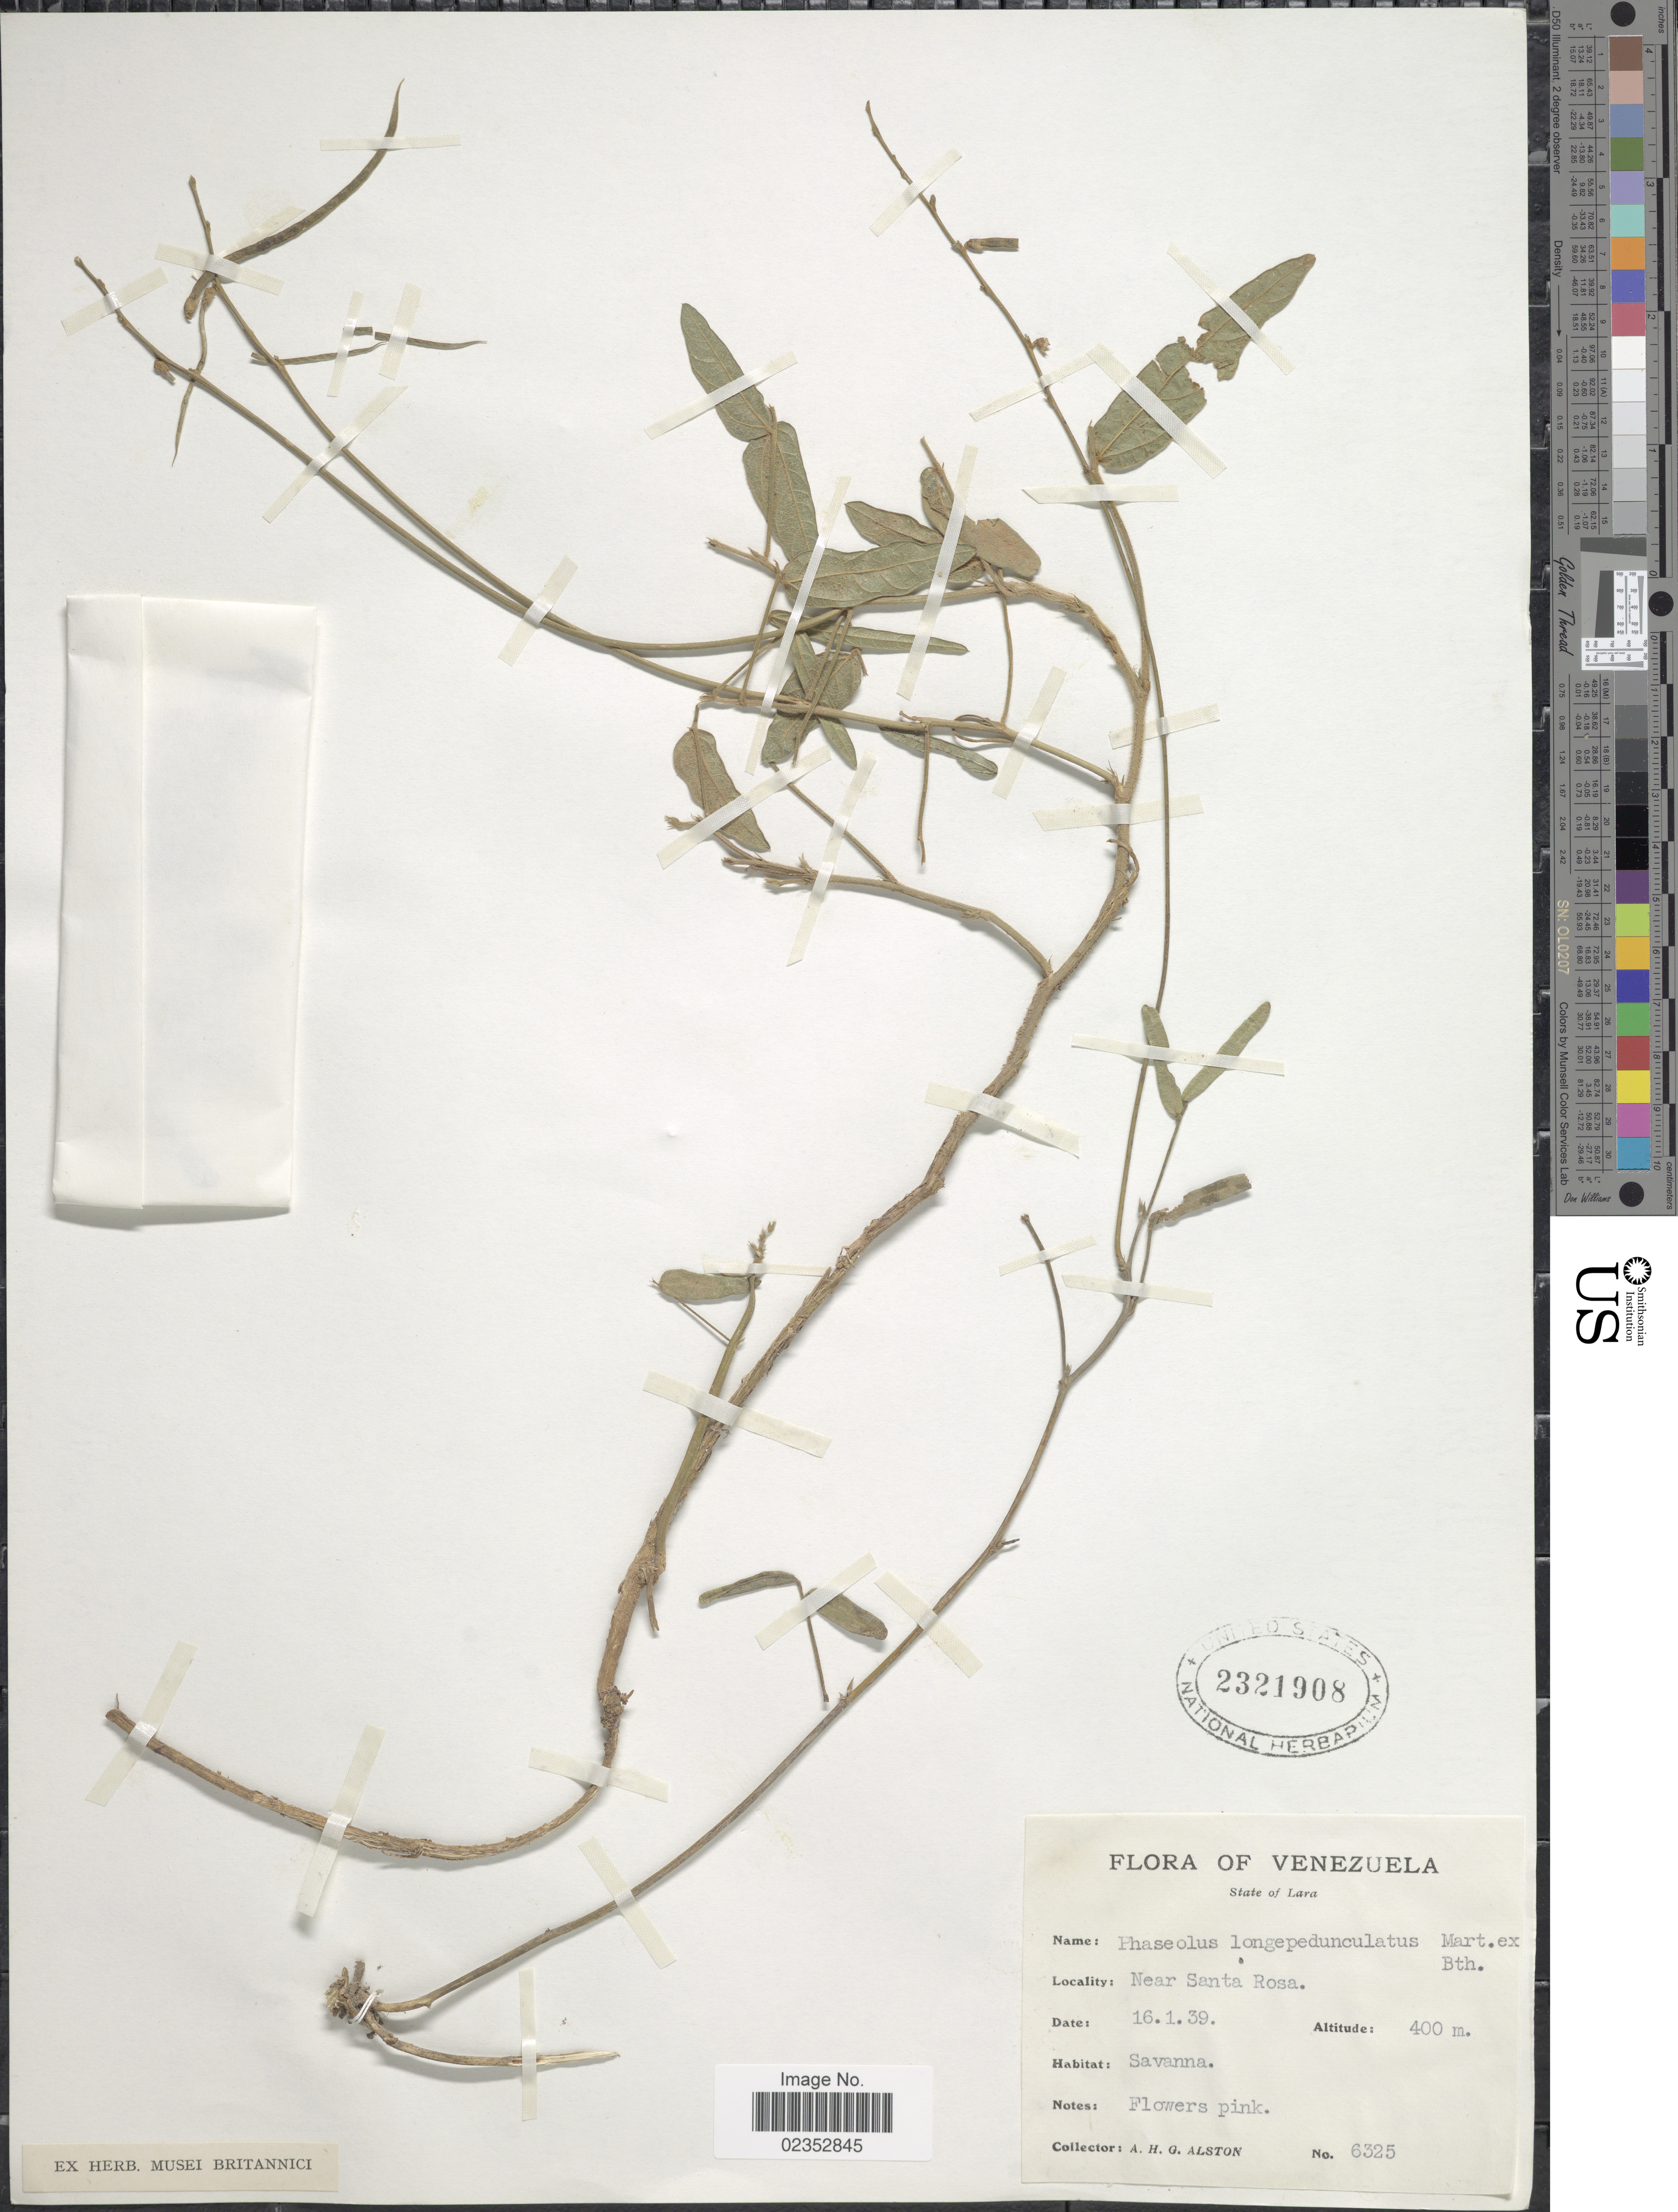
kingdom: Plantae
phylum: Tracheophyta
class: Magnoliopsida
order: Fabales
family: Fabaceae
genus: Macroptilium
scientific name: Macroptilium gracile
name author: (Poepp. ex Benth.) Urb.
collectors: A. H. Alston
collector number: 6325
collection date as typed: Transcribed d/m/y: 16/1/39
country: Venezuela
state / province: Lara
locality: Near Santa Rosa, Savanna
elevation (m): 400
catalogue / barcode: US 2321908